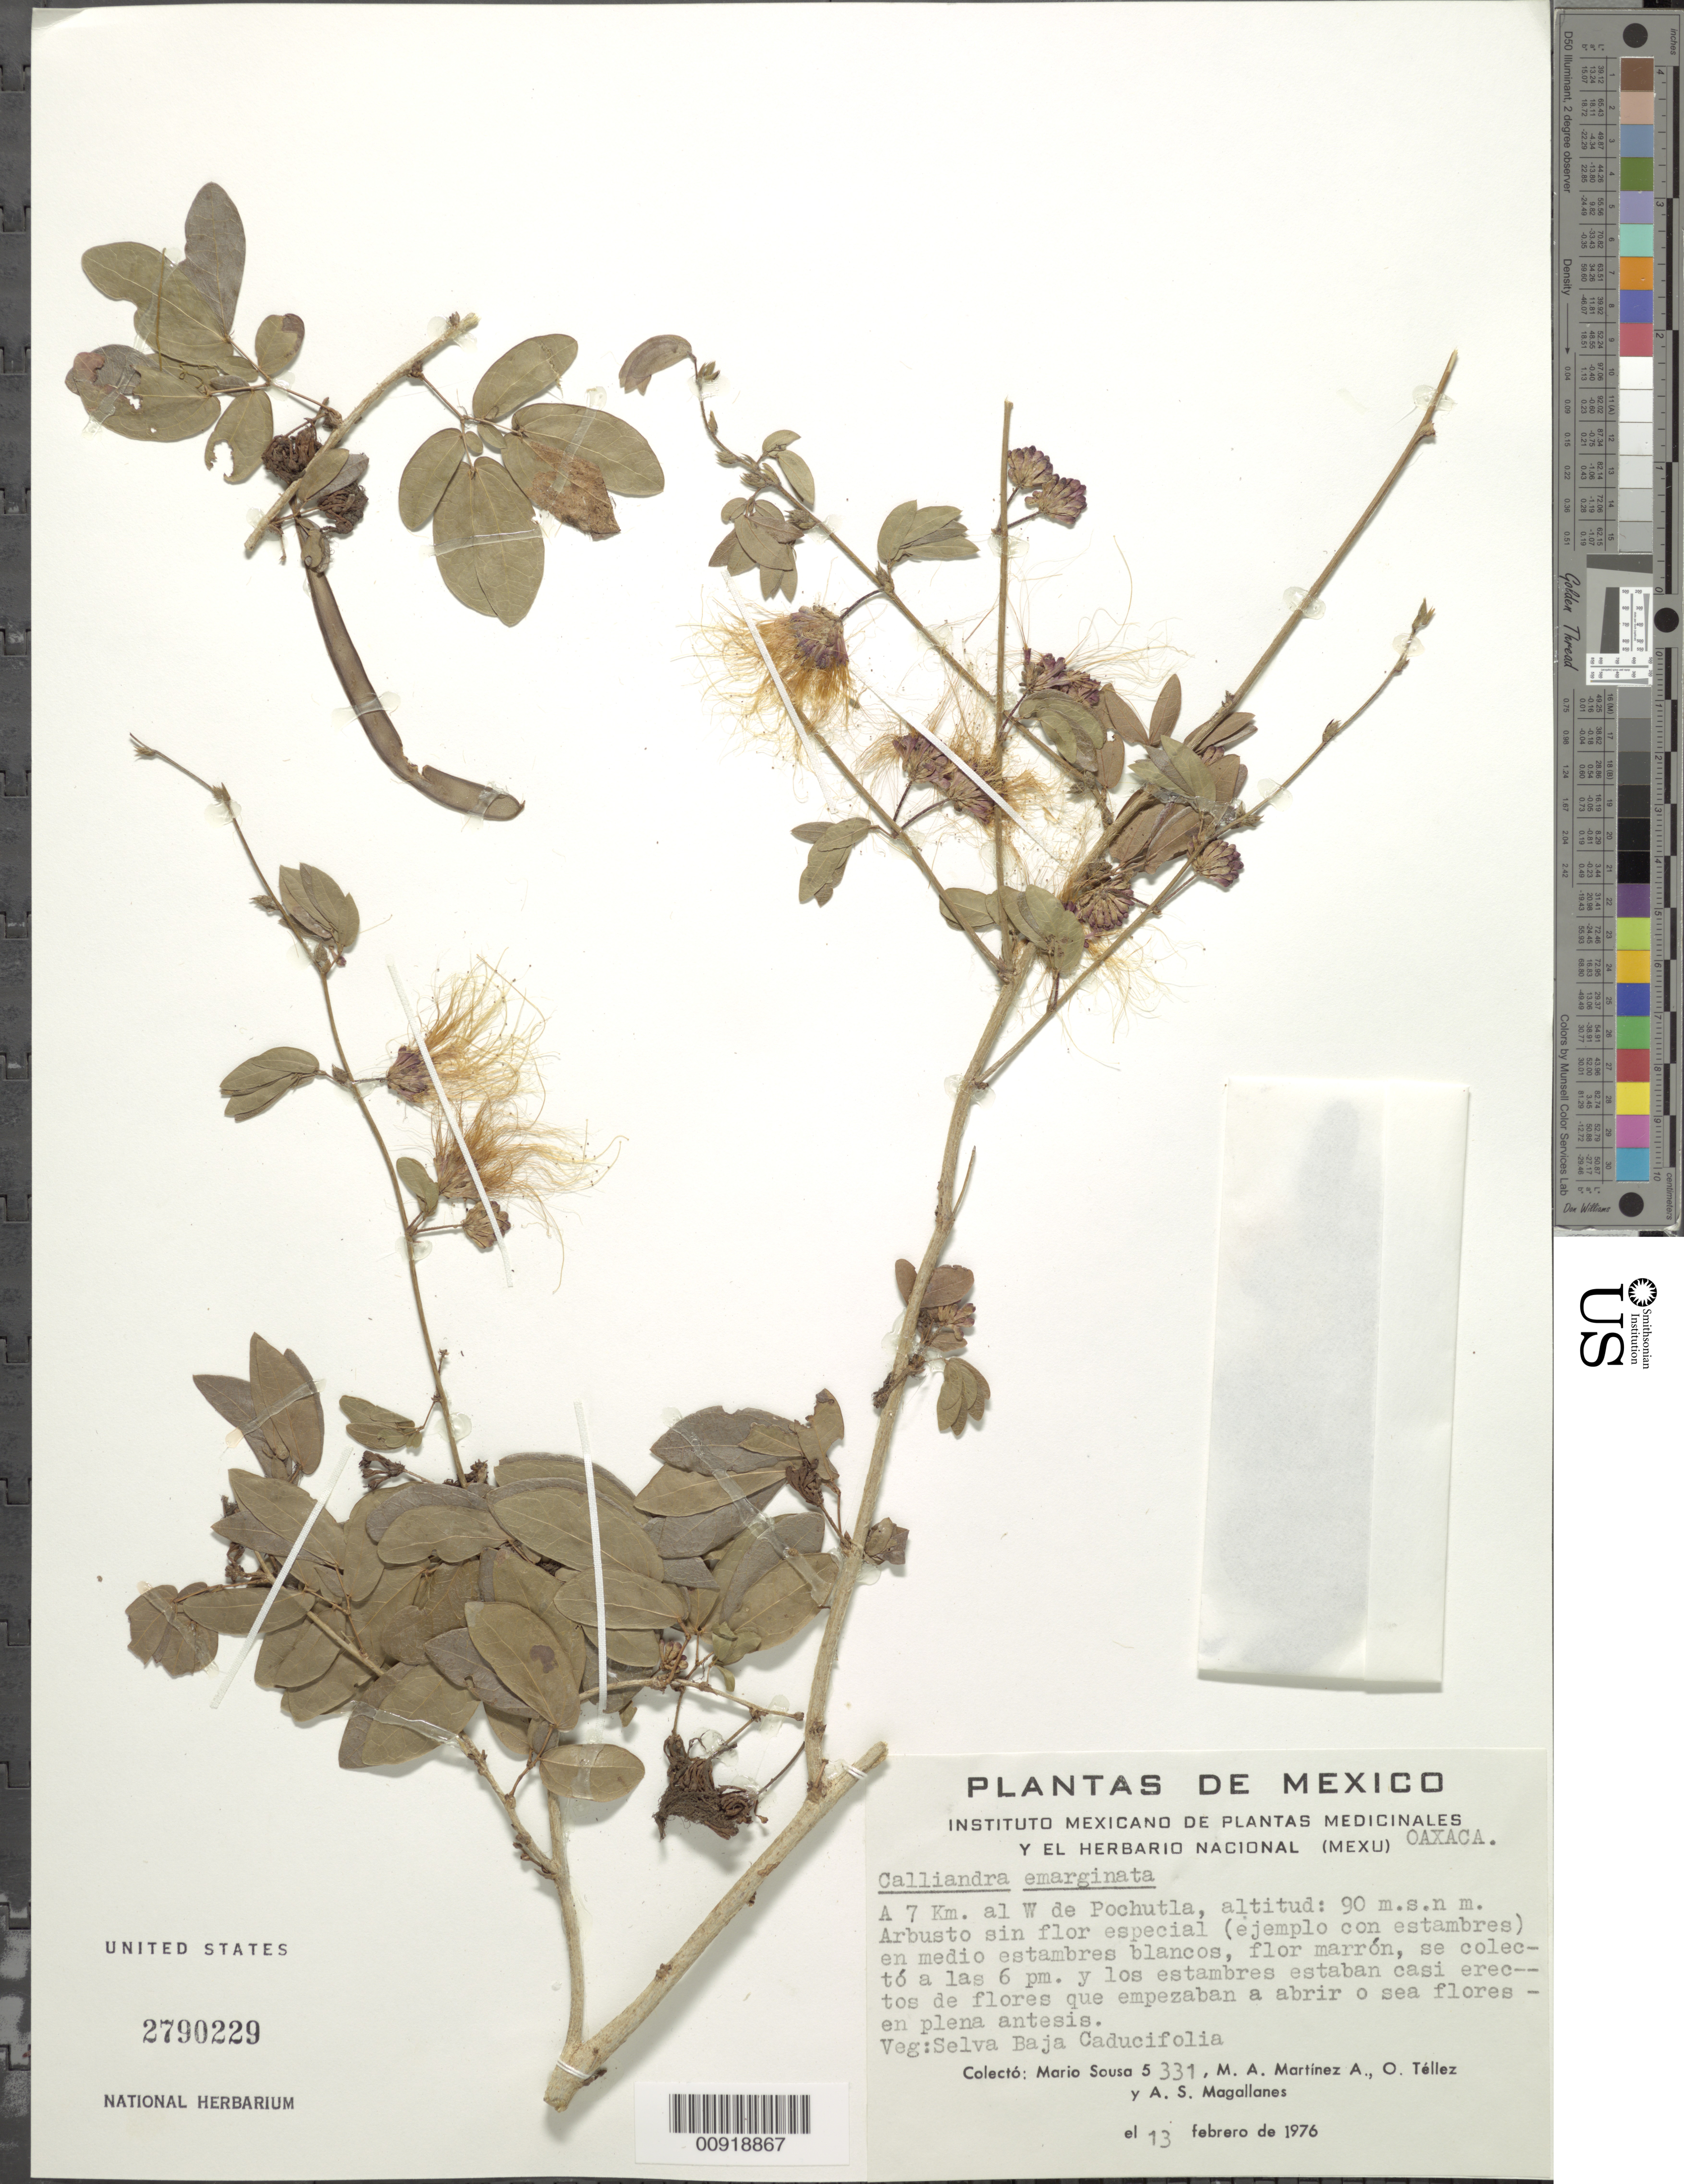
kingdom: Plantae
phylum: Tracheophyta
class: Magnoliopsida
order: Fabales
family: Fabaceae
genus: Calliandra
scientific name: Calliandra emarginata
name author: (Willd.) Benth.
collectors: M. Sousa S., O. Téllez V. & A. Magallanes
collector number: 5531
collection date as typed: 13 Feb 1976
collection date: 1976-02-13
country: Mexico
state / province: Oaxaca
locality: A 7 km. al W de Pochutla.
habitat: Selva baja caducifolia.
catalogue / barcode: US 2790229